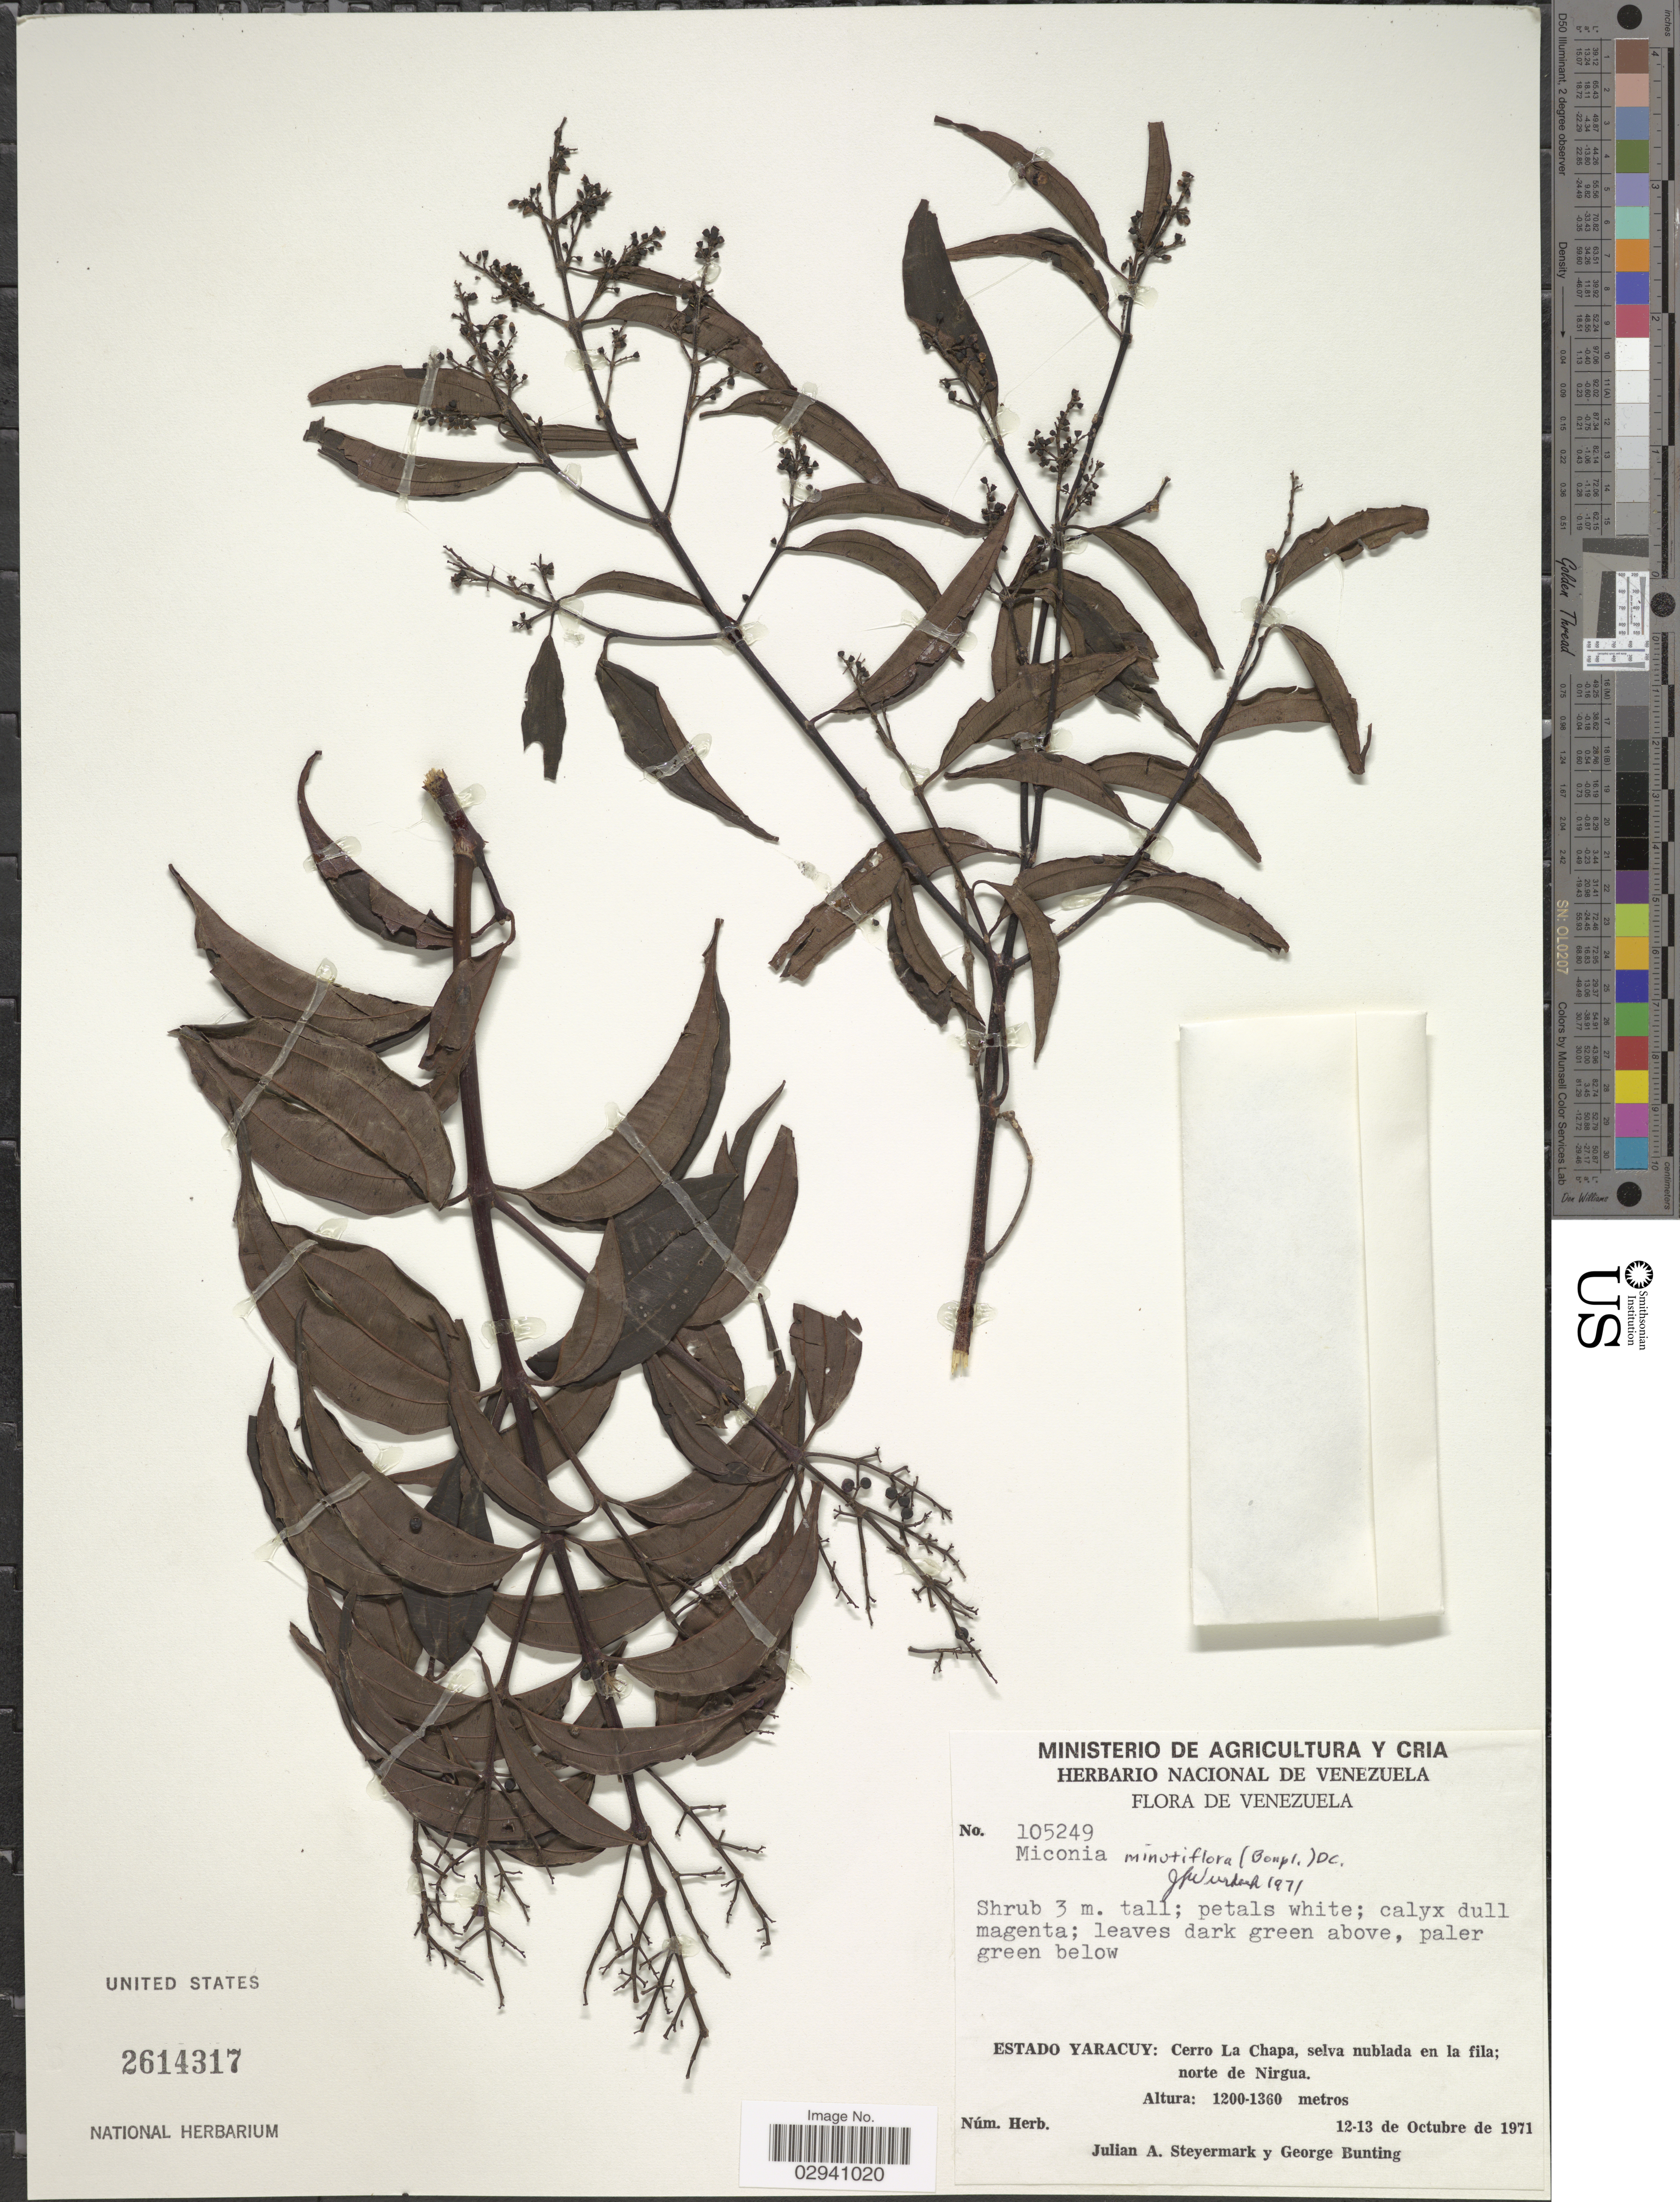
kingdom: Plantae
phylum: Tracheophyta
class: Magnoliopsida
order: Myrtales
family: Melastomataceae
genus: Miconia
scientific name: Miconia minutiflora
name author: (Bonpl.) DC.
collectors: J. Steyermark & G. S. Bunting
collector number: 105249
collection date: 1971-10-12/1971-10-13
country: Venezuela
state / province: Yaracuy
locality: Estado Yaracuy: Cerro La Chapa, selva nublada en la fila; norte de Nirgua.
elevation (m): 1200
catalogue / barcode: US 2614317